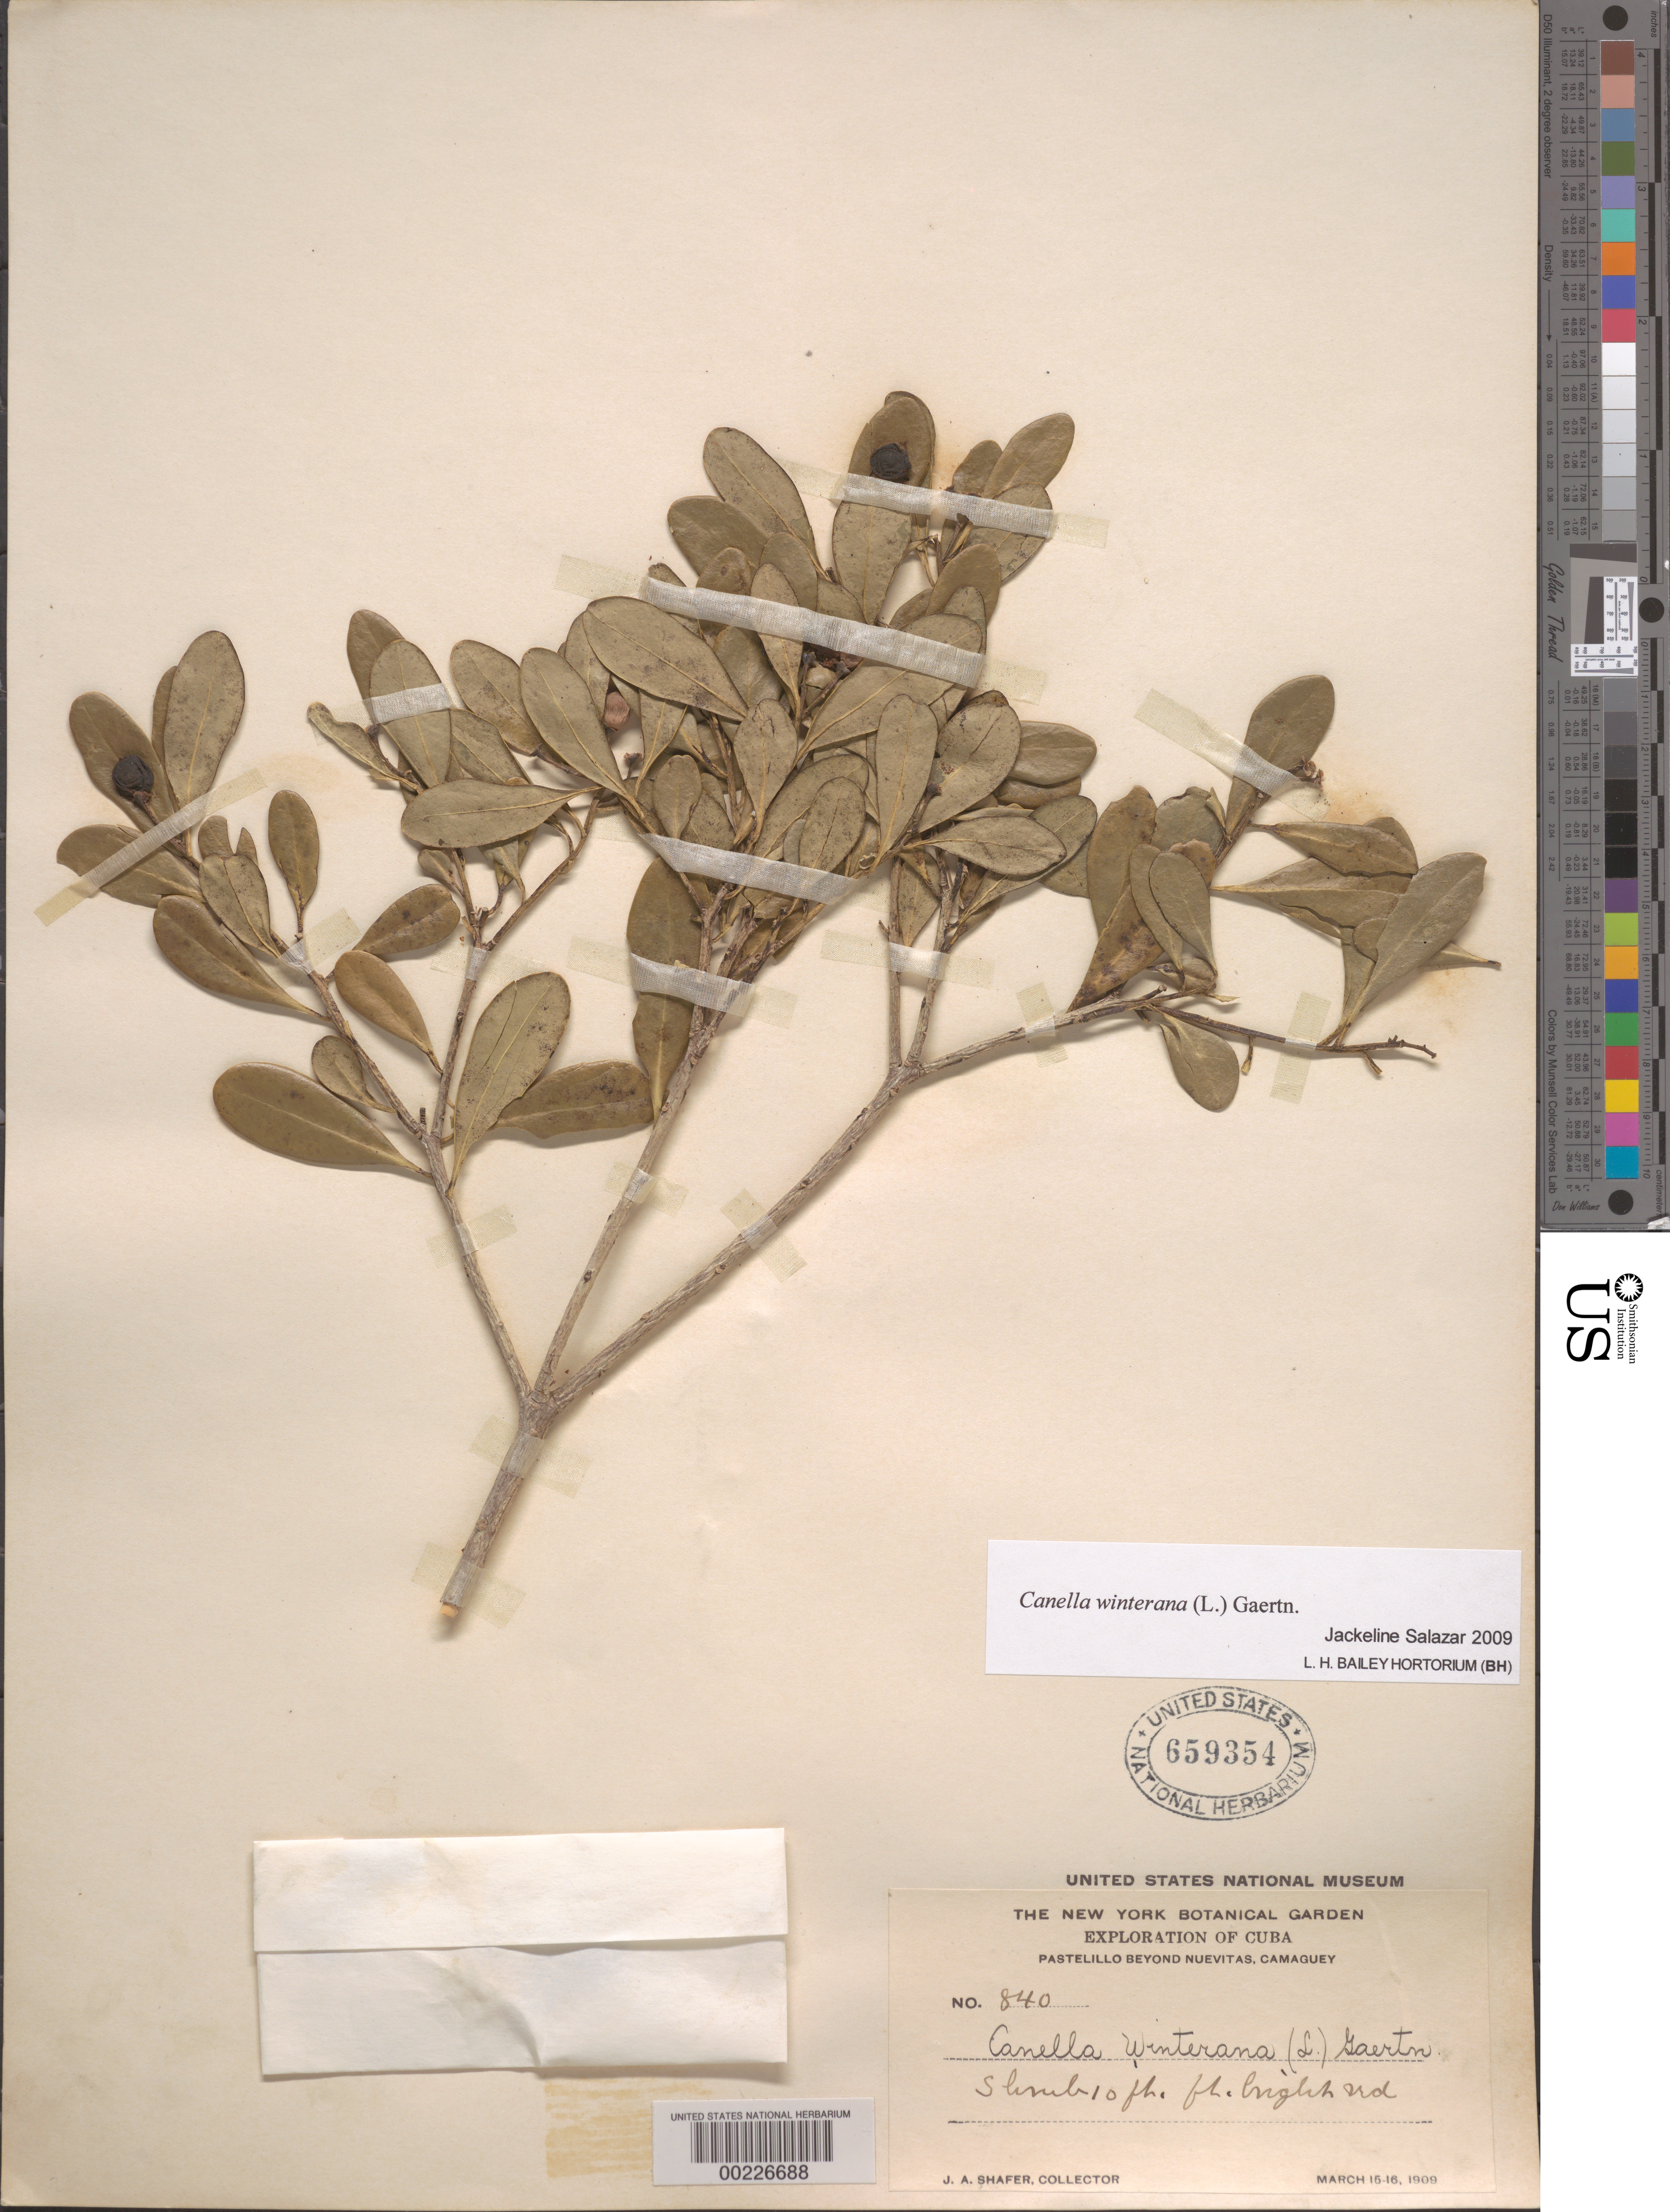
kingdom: Plantae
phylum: Tracheophyta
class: Magnoliopsida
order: Canellales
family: Canellaceae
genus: Canella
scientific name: Canella winterana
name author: (L.) Gaertn.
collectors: J. A. Shafer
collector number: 840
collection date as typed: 15 Mar 1909 and 16 Mar 1909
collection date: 1909-03-15,1909-03-16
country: Cuba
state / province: Camagüey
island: Greater Antilles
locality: Pastelillo beyond Nuevitas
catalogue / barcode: US 659354